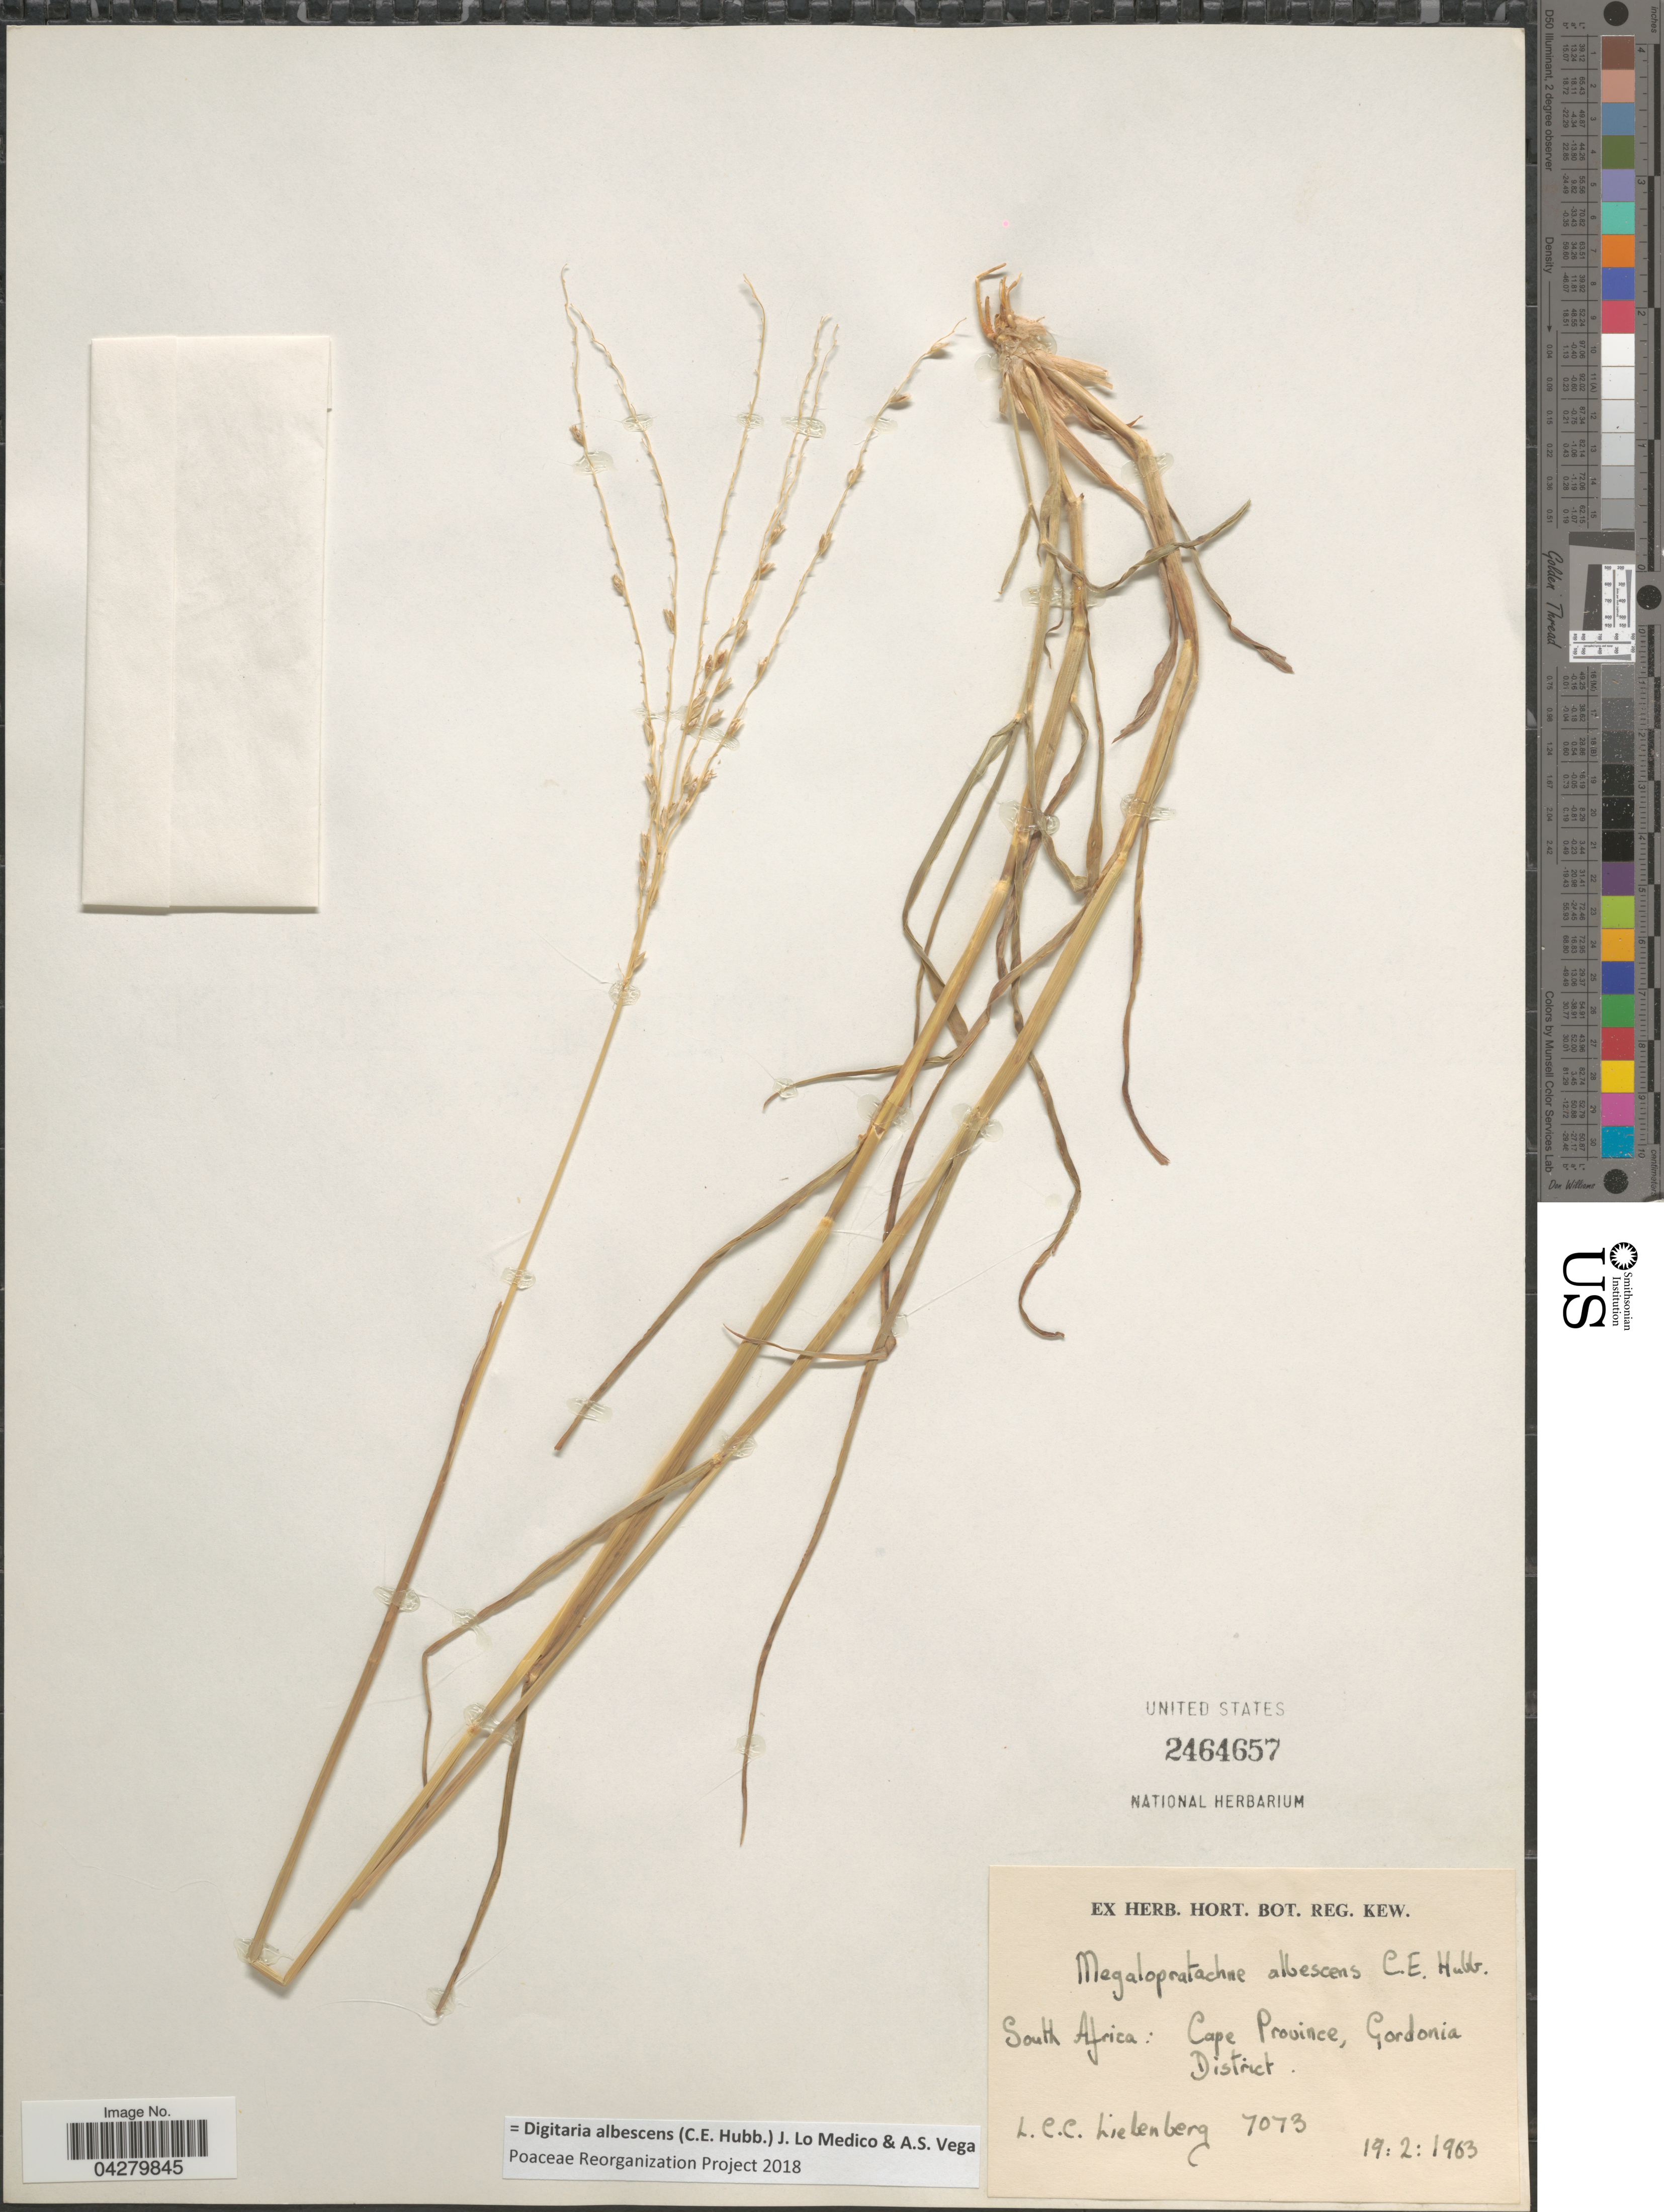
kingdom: Plantae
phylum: Tracheophyta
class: Liliopsida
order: Poales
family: Poaceae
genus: Digitaria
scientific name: Digitaria albescens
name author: (C. E. Hubb.) J. Lo Medico & A.S. Vega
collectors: L. Liebenberg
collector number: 7073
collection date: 1963-02-19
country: South Africa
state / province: Northern Cape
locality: Gordonia District.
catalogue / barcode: US 2464657